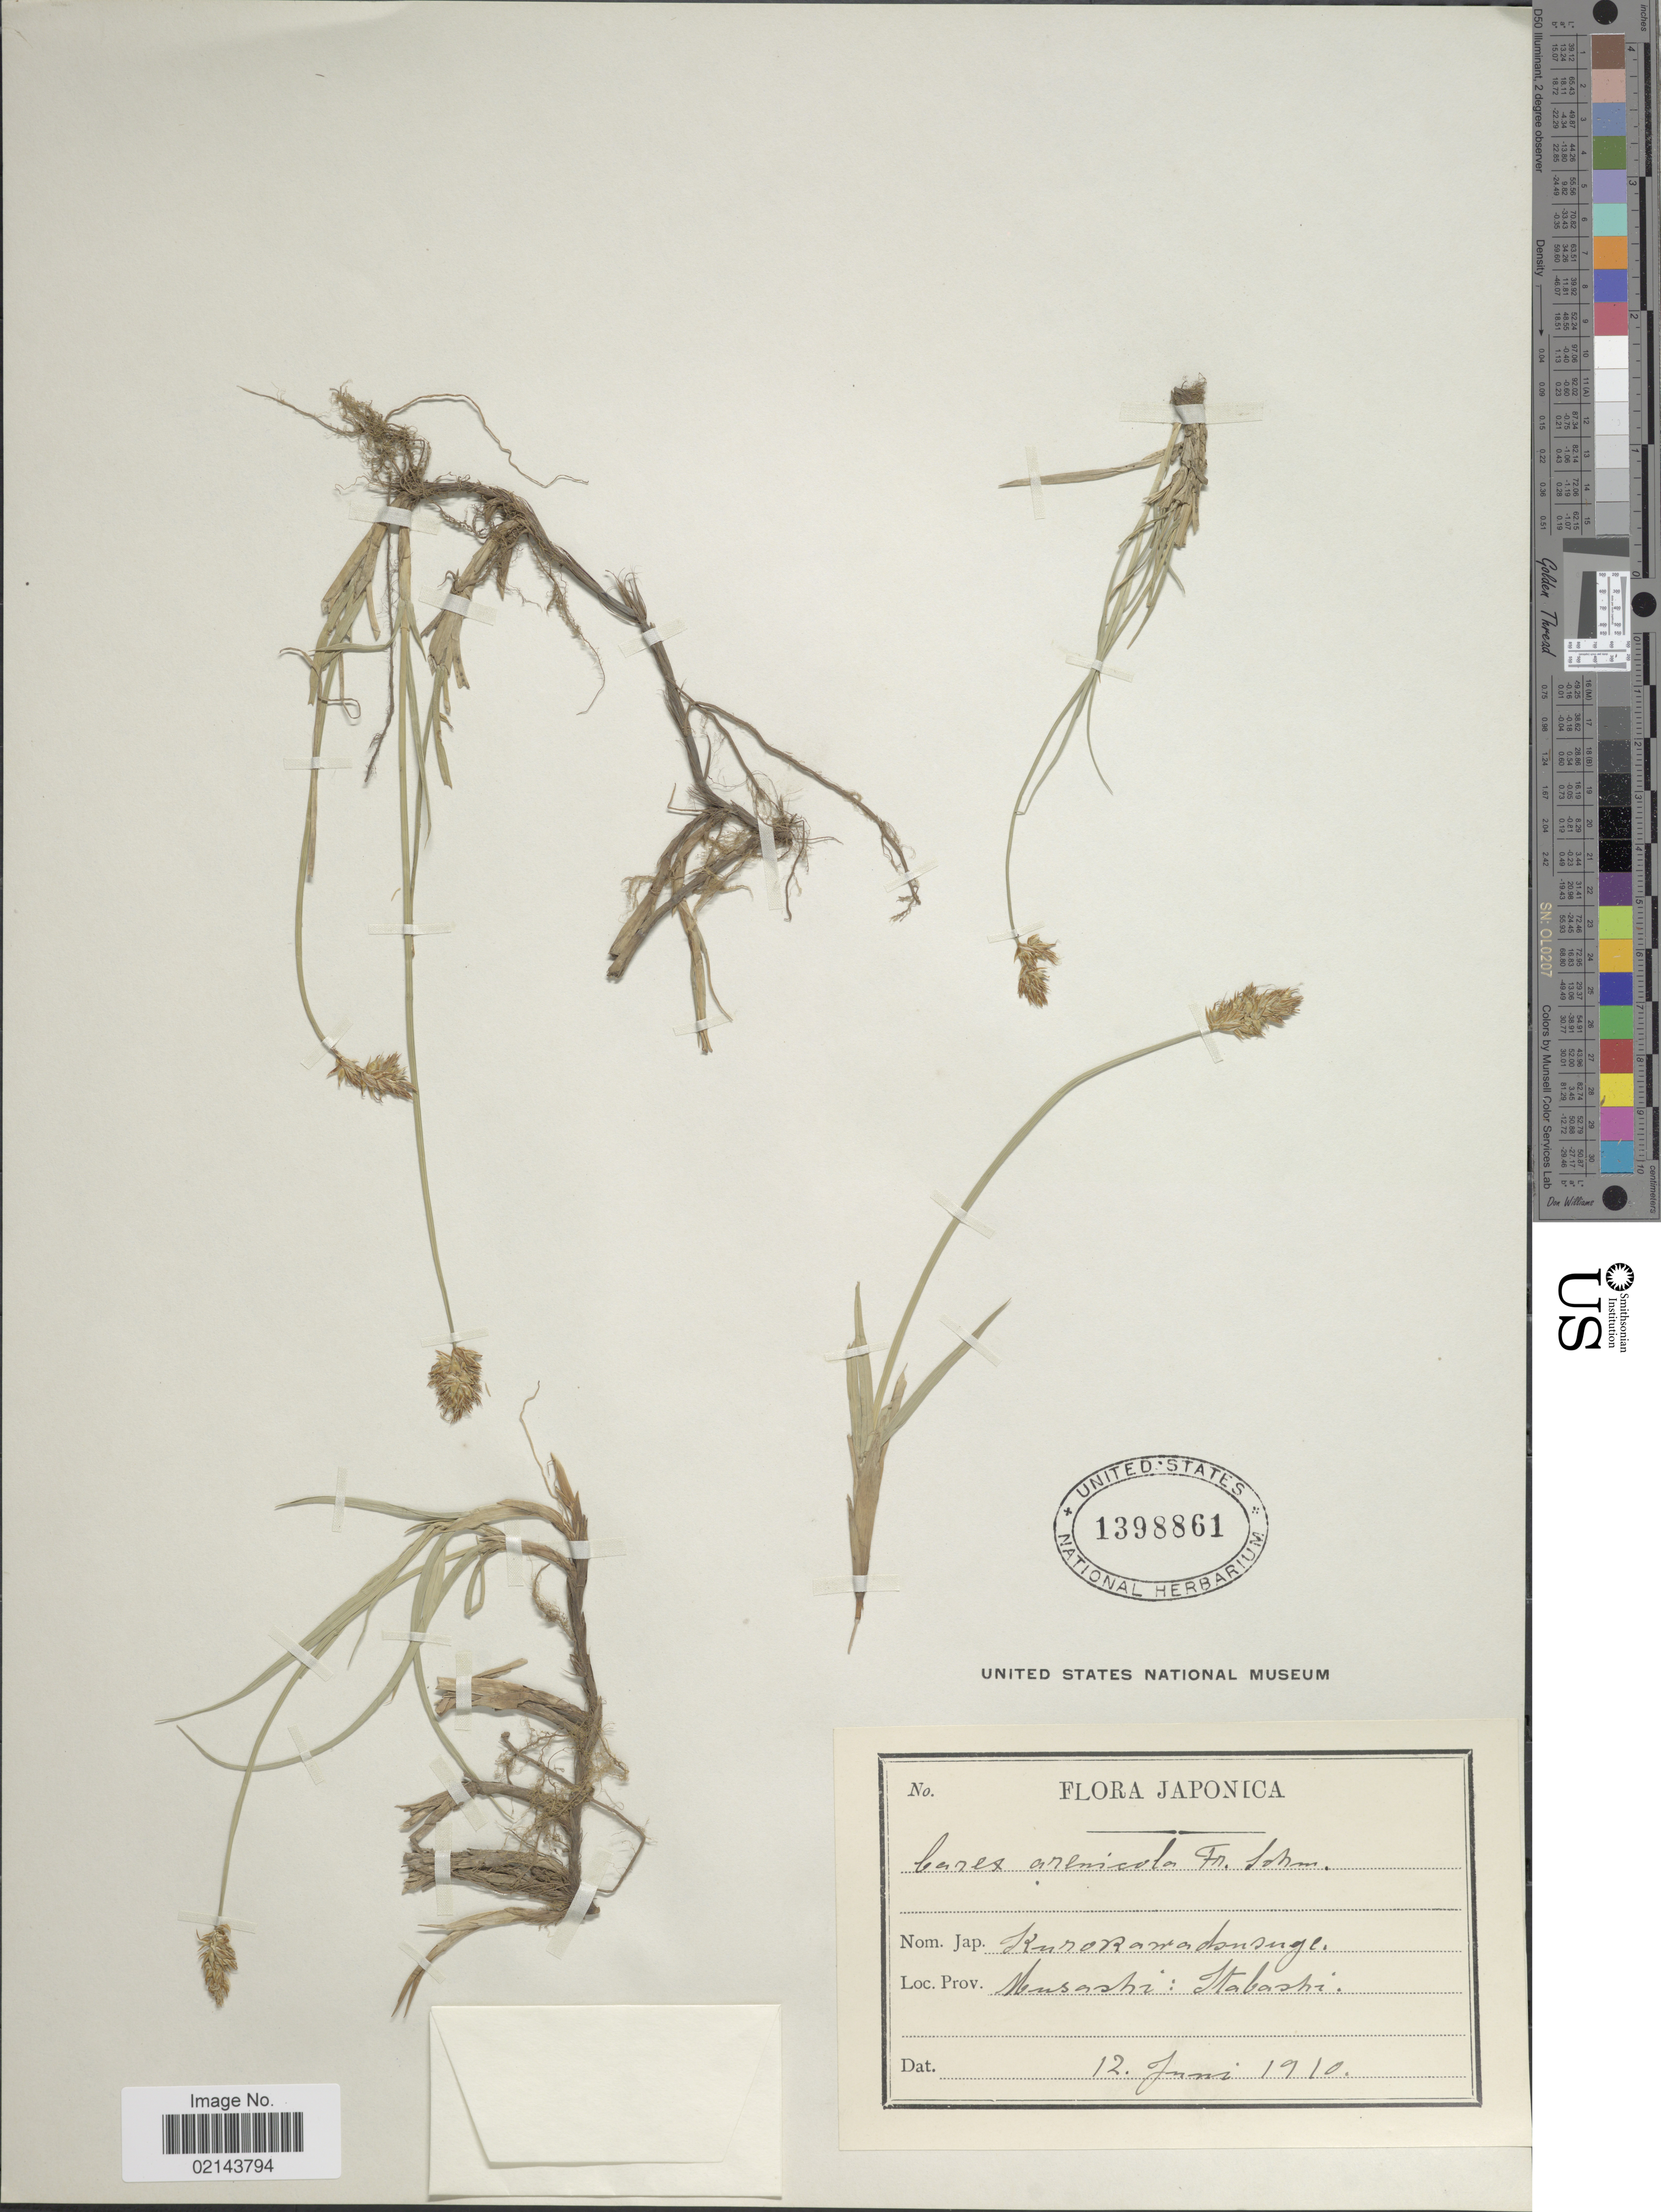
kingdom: Plantae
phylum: Tracheophyta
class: Liliopsida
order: Poales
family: Cyperaceae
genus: Carex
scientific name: Carex arenicola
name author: F. Schmidt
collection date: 1910-06-12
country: Japan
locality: Musashi: Itabashi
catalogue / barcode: US 1398861